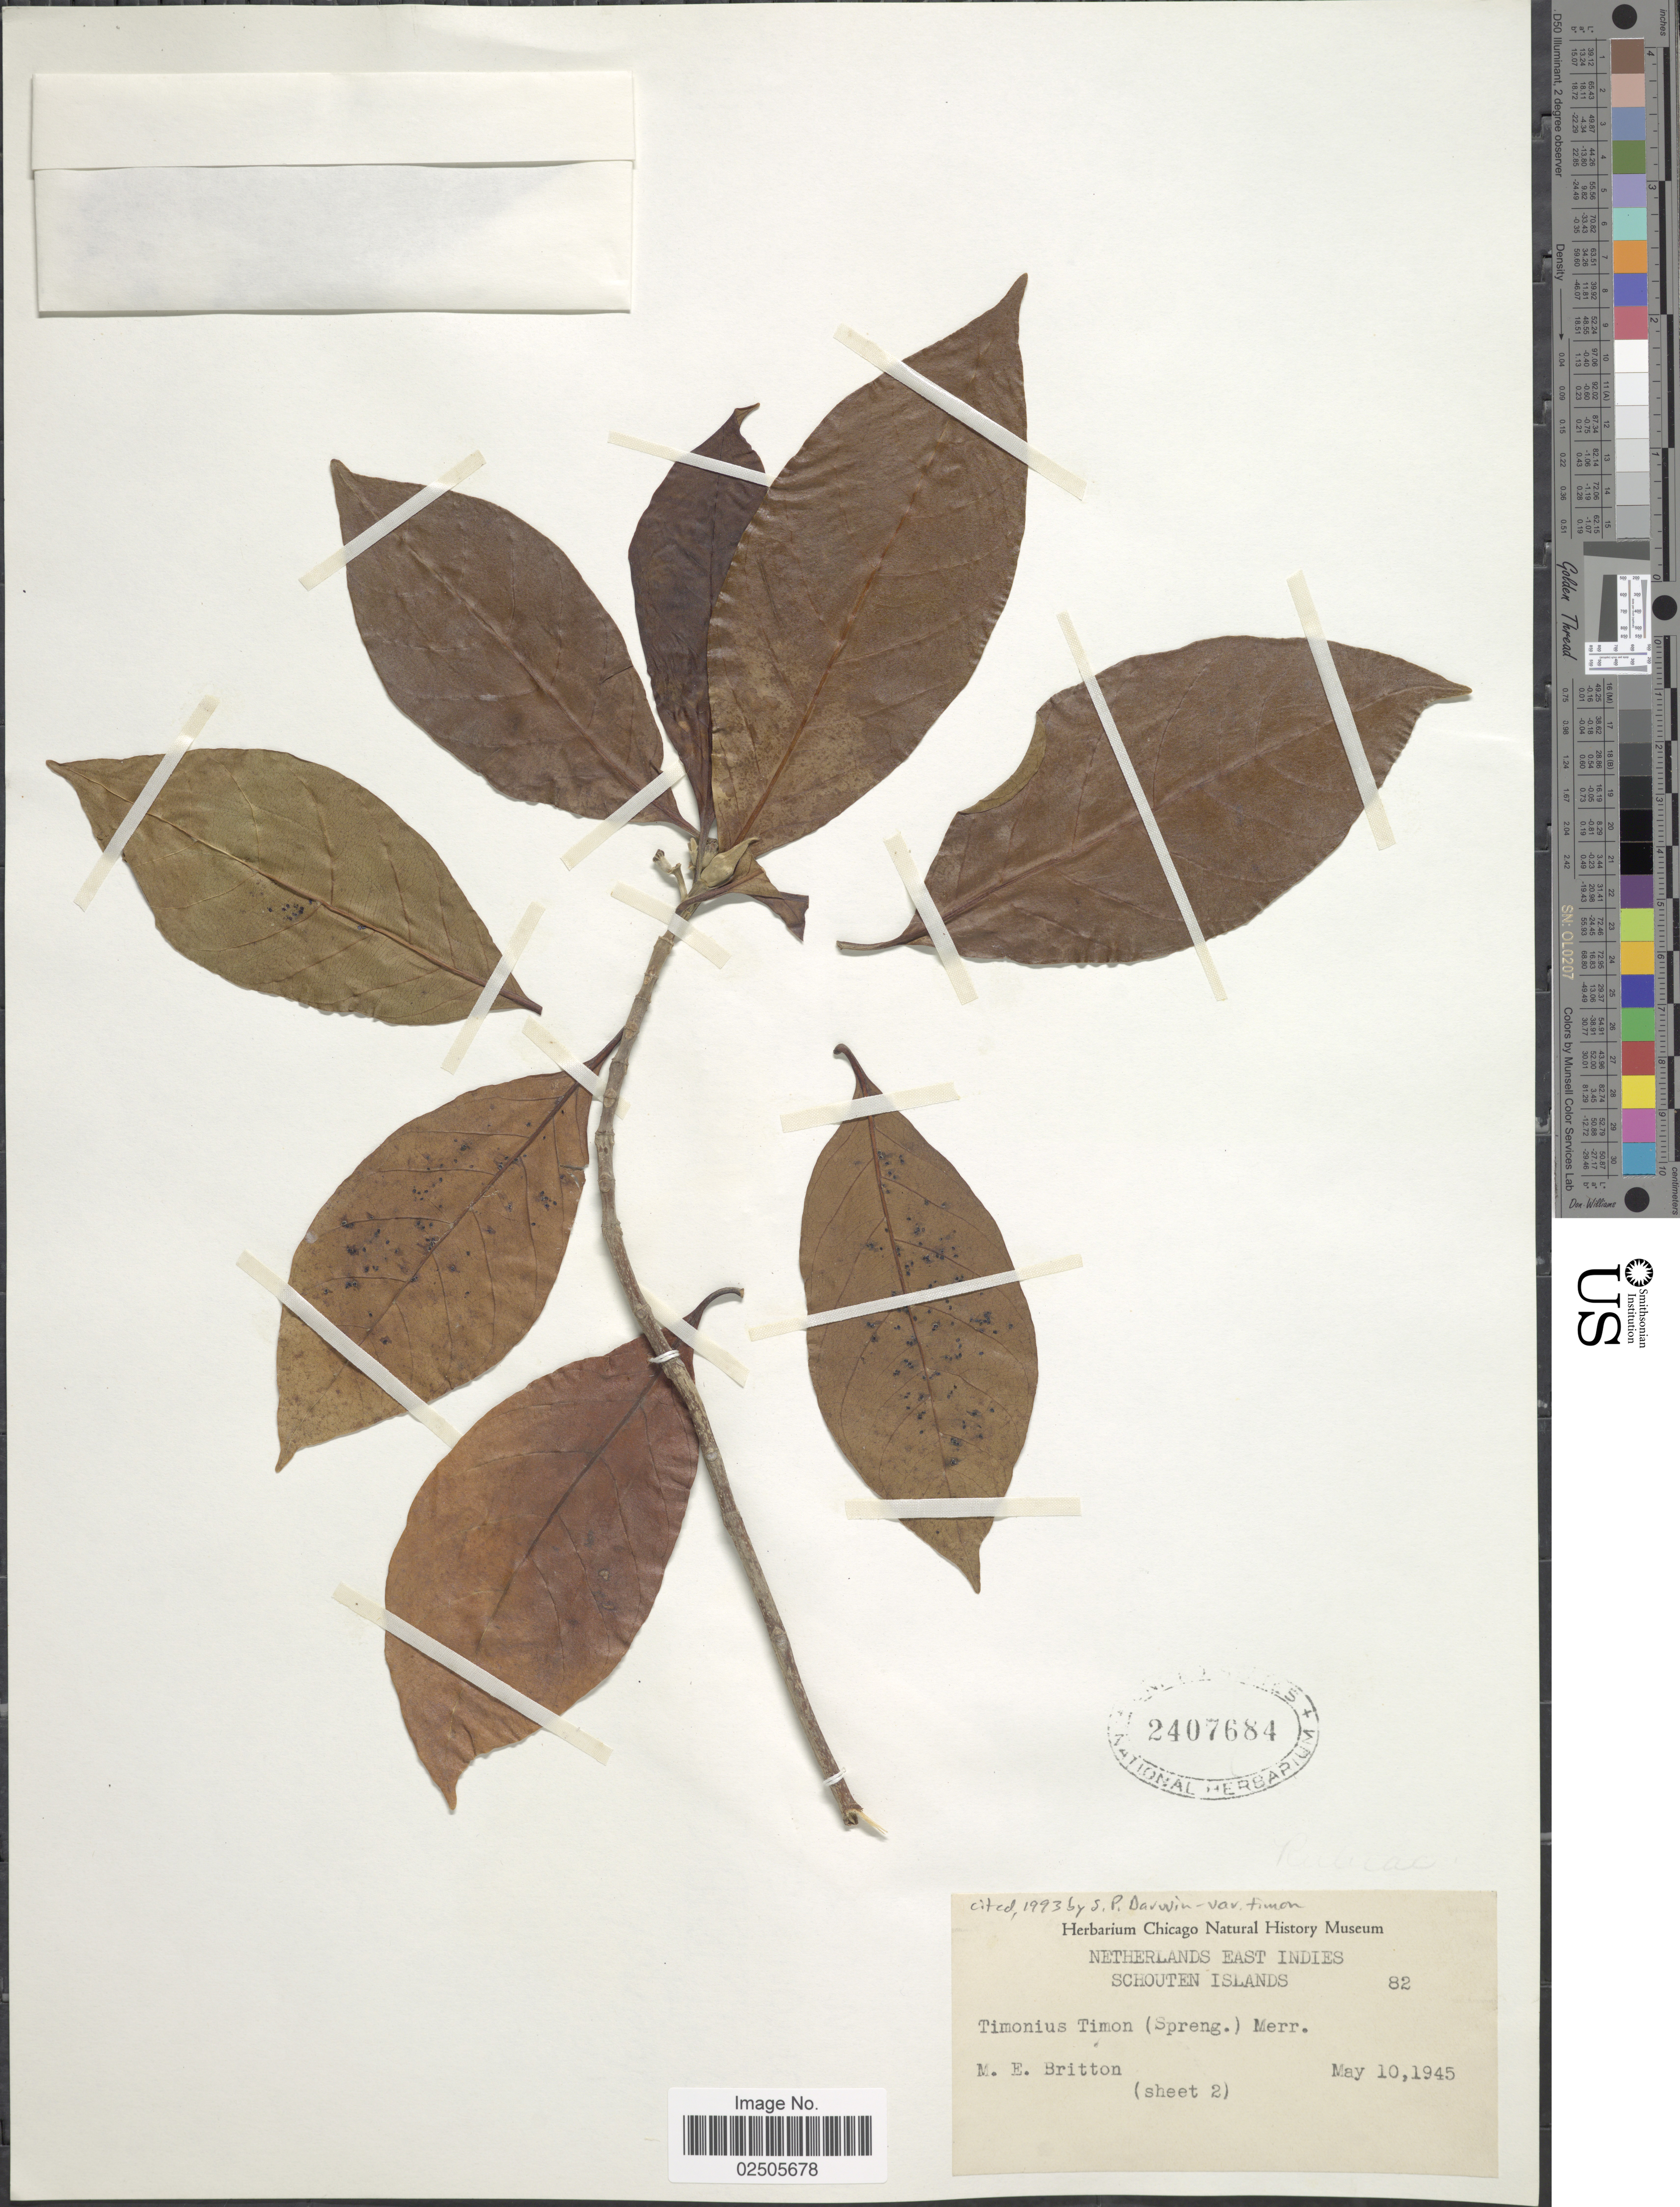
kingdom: Plantae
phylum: Tracheophyta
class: Magnoliopsida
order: Gentianales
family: Rubiaceae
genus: Timonius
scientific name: Timonius timon var. timon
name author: (Spreng.) Merr.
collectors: M. E. Britton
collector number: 82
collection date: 1945-05-10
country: Indonesia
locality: Netherlands East Indies, Schouten Islands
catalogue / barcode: US 2407684